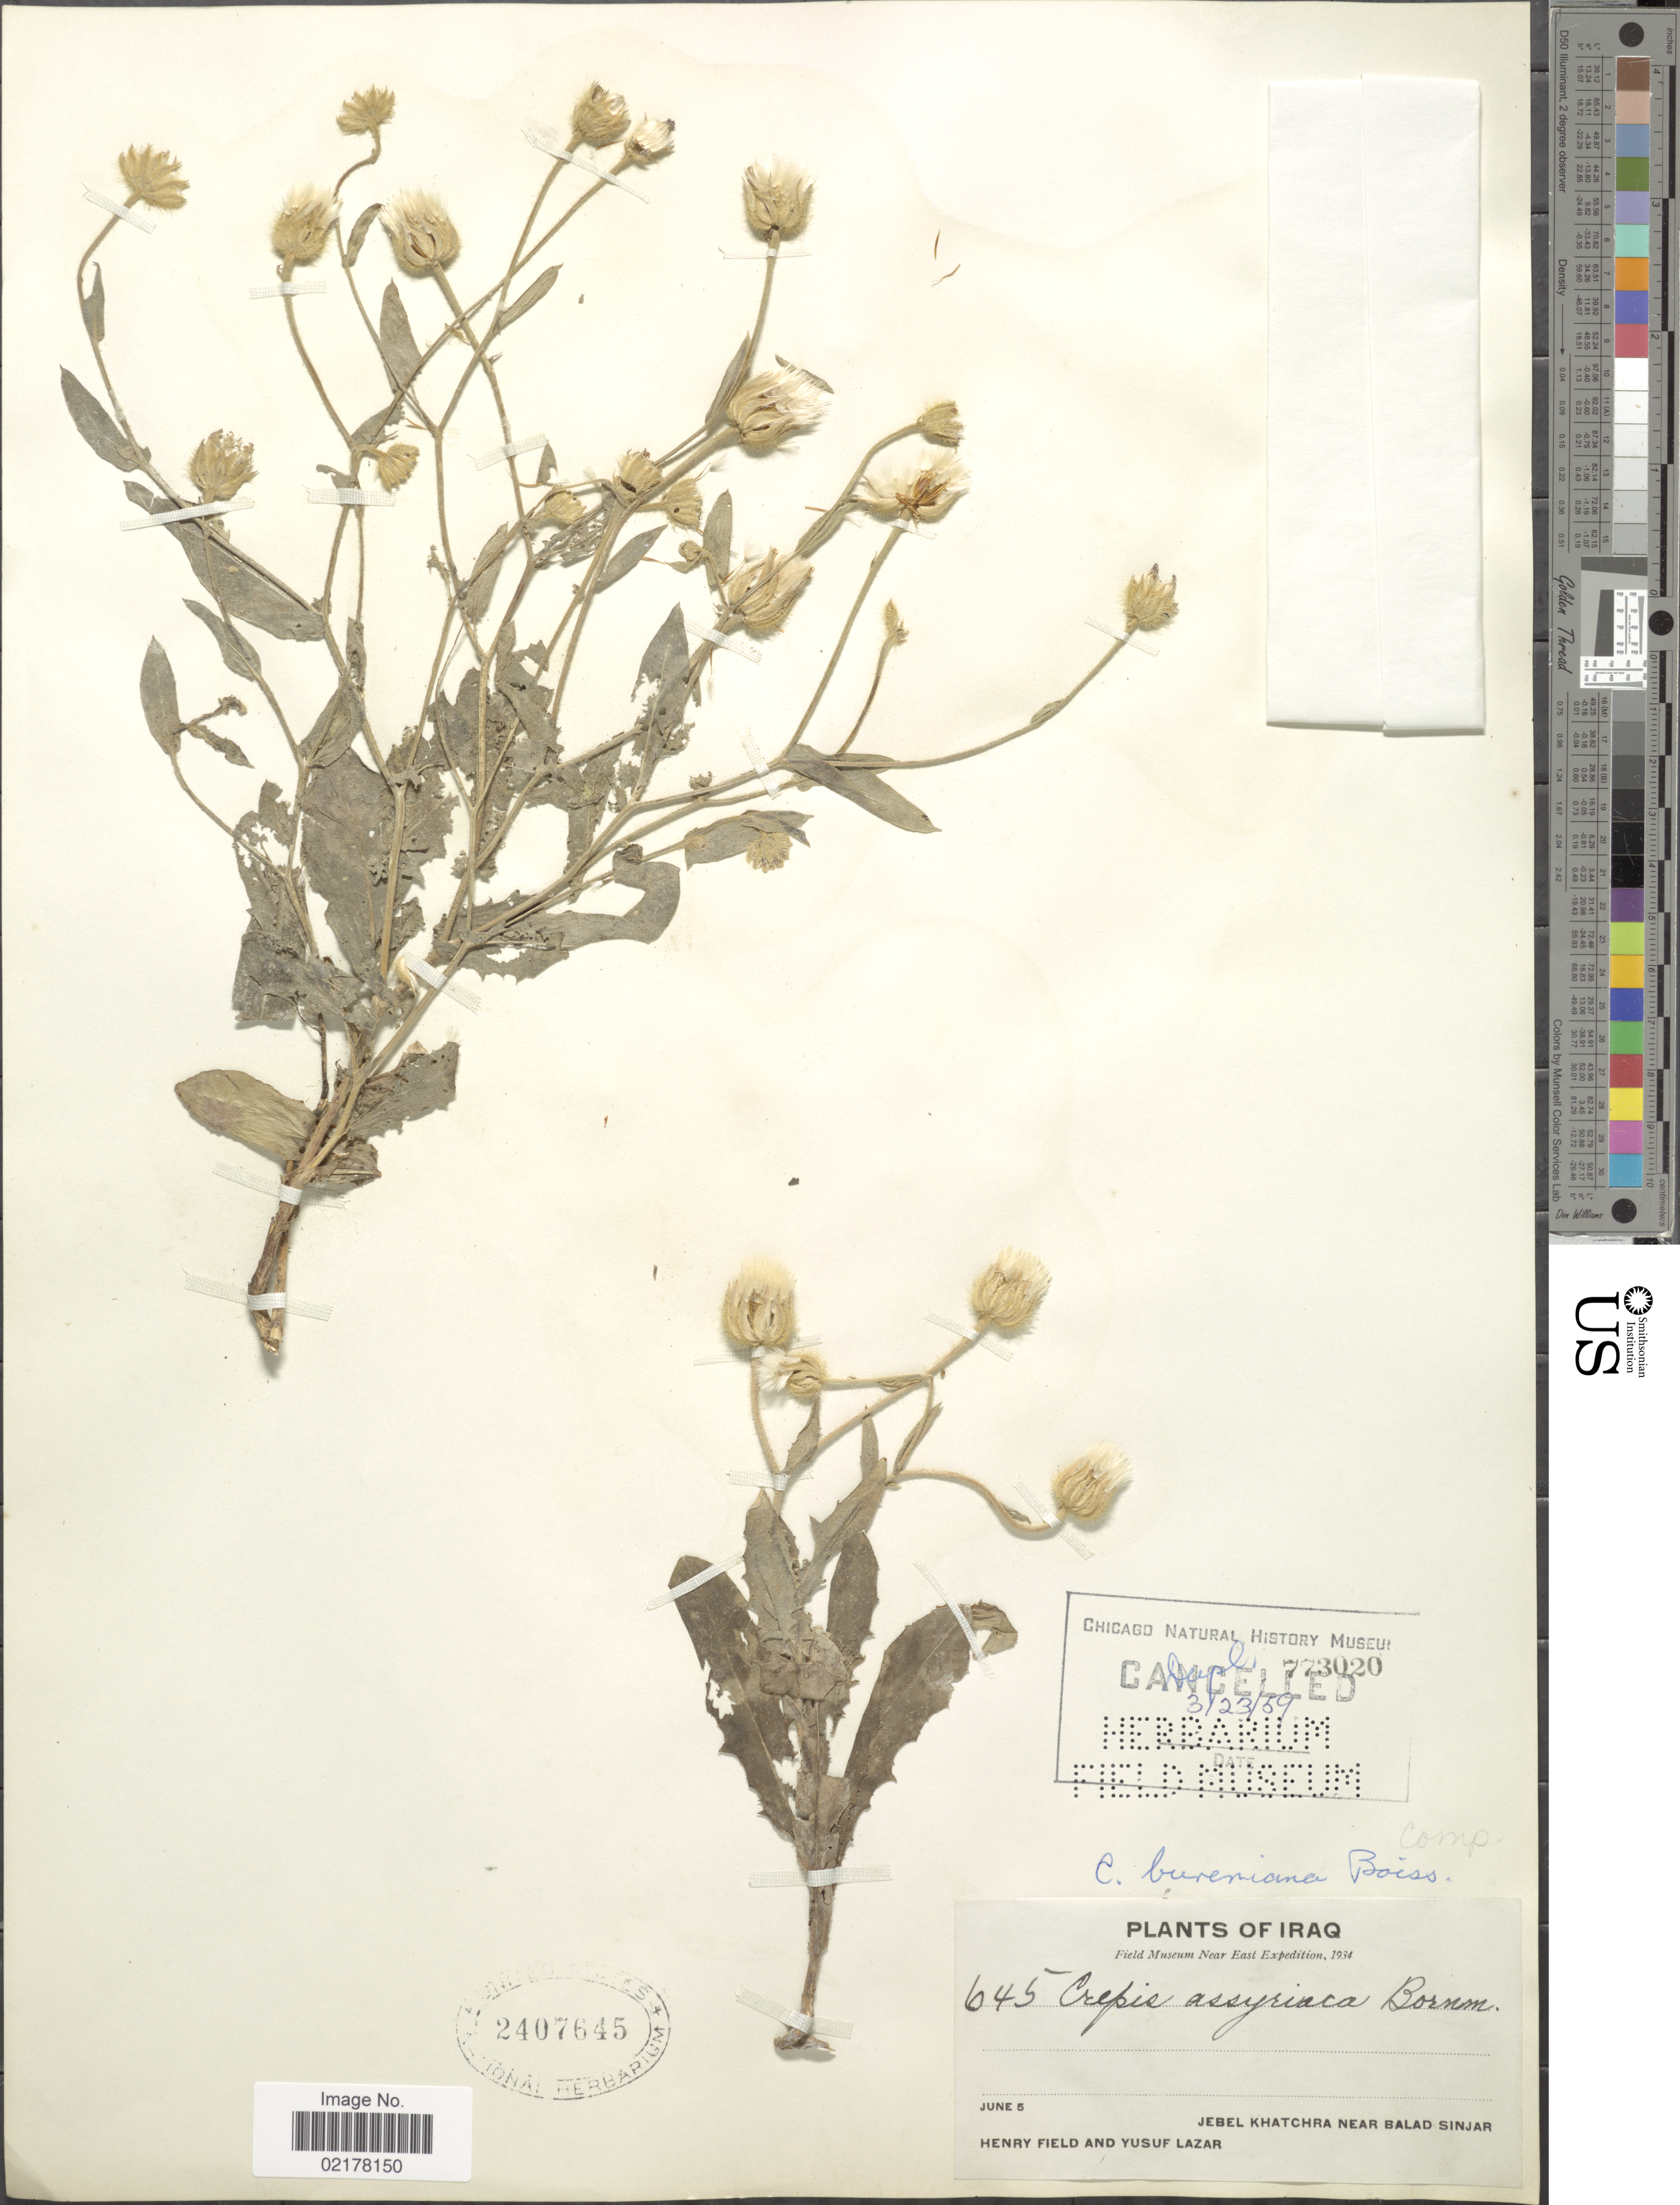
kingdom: Plantae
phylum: Tracheophyta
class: Magnoliopsida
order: Asterales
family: Asteraceae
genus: Crepis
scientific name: Crepis kotschyana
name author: (Boiss.) Boiss.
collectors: H. Field & Y. Lazar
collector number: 645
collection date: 1934-06-05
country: Iraq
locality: Jebel Khatchra near Balad Sinjar. Near East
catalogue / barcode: US 2407645